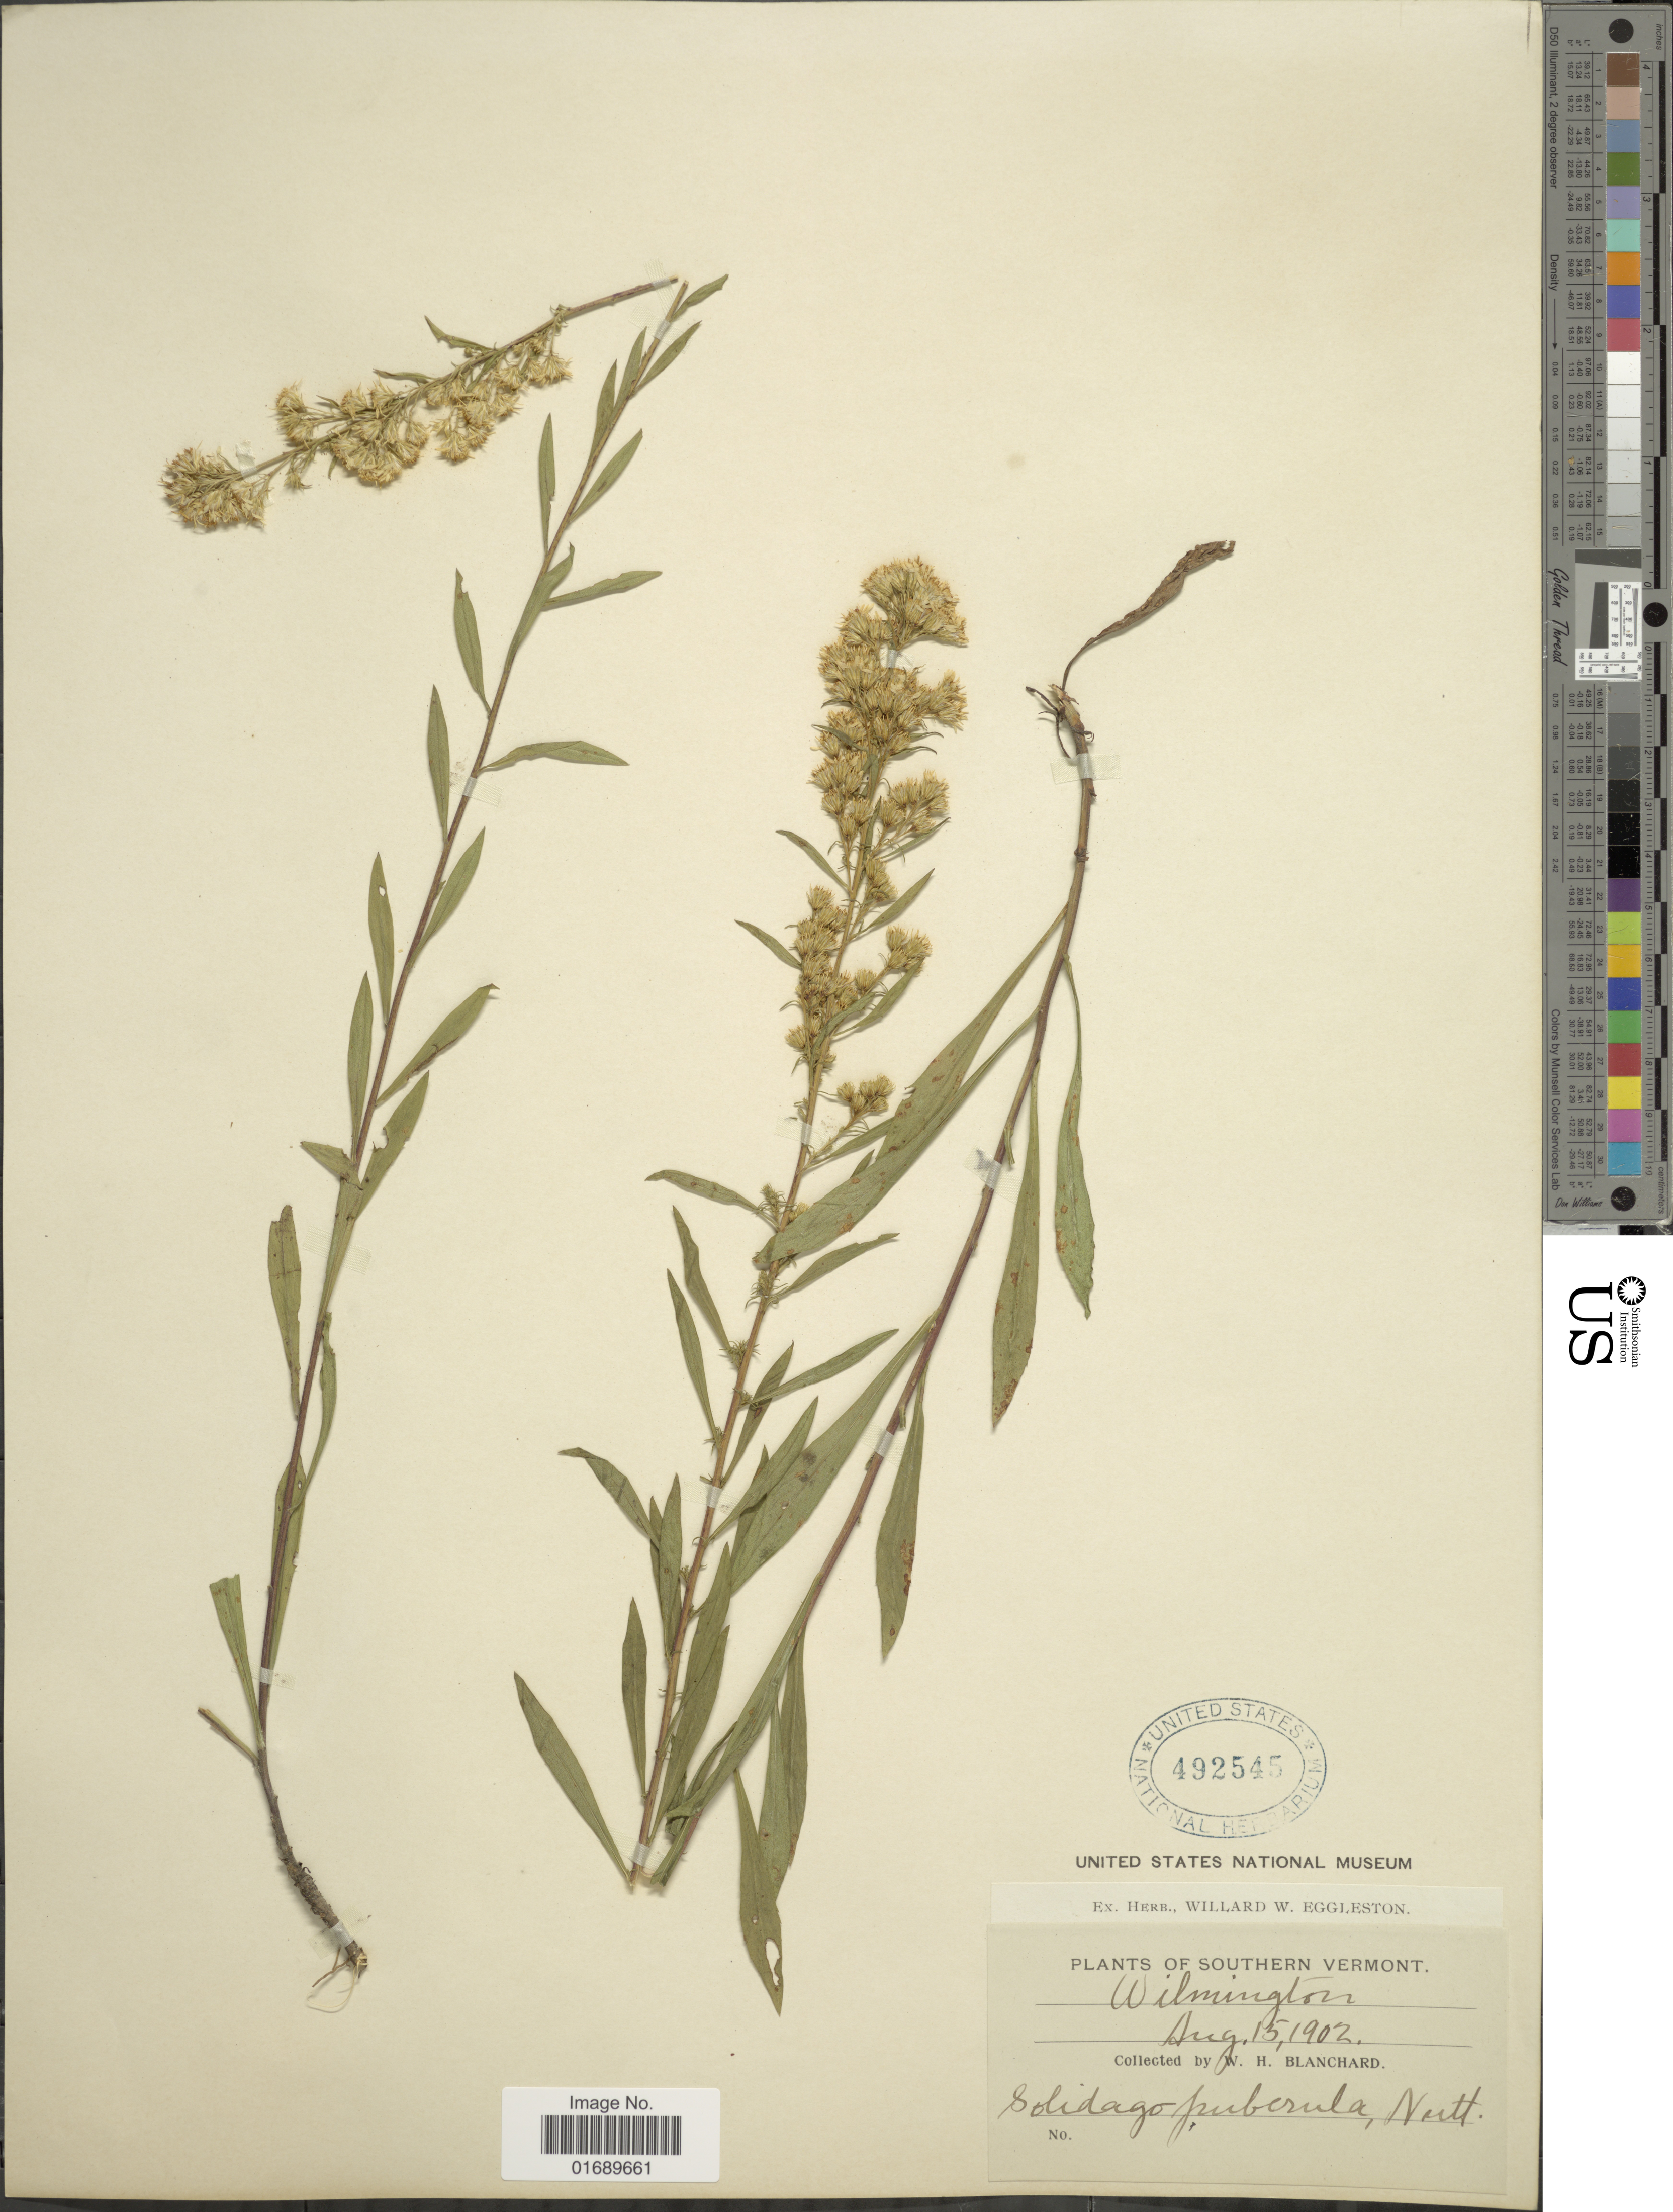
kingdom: Plantae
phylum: Tracheophyta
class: Magnoliopsida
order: Asterales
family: Asteraceae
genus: Solidago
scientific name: Solidago puberula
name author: Nutt.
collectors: W. H. Blanchard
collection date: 1902-08-15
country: United States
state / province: Vermont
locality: Southern Vermont, Wilmington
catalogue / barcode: US 492545